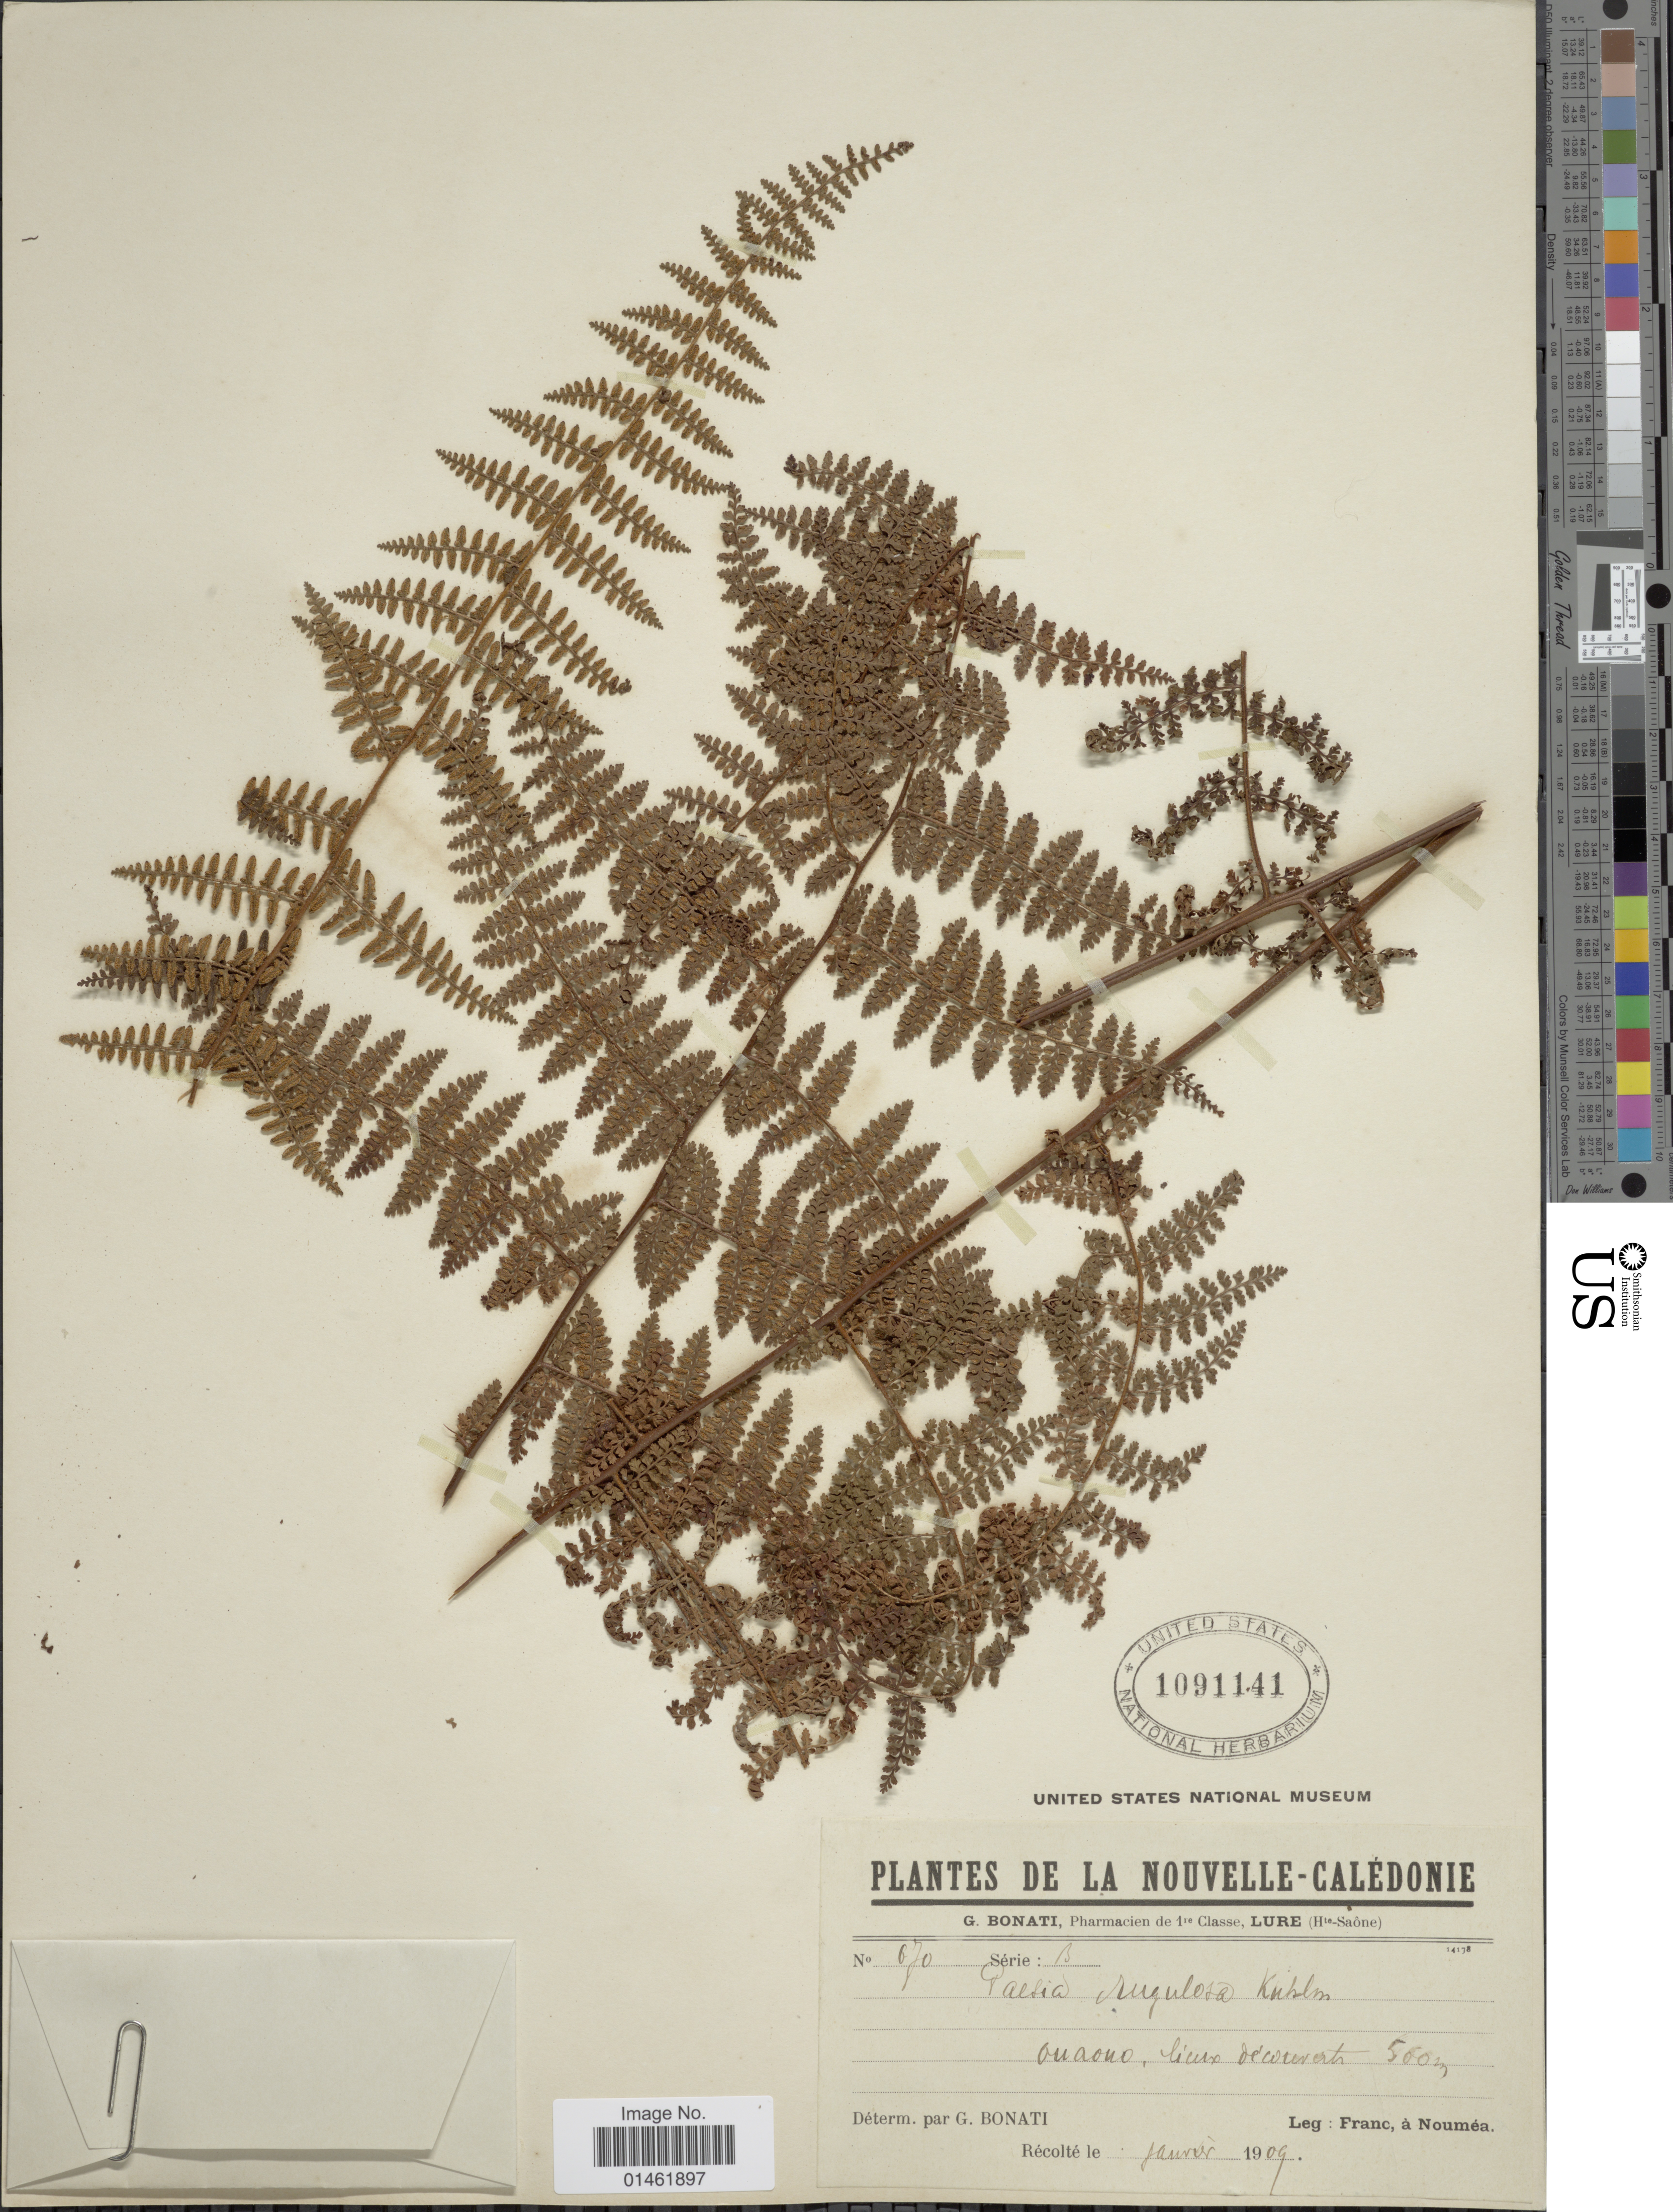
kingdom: Plantae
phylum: Tracheophyta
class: Polypodiopsida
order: Polypodiales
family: Dennstaedtiaceae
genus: Paesia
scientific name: Paesia rugosula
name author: (Labill.) Kuhn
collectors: Franc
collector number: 670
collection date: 1909-01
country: New Caledonia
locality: Nouvelle-Caledonie, Ouaono, lieux [illegible text]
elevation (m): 500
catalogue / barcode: US 1091141